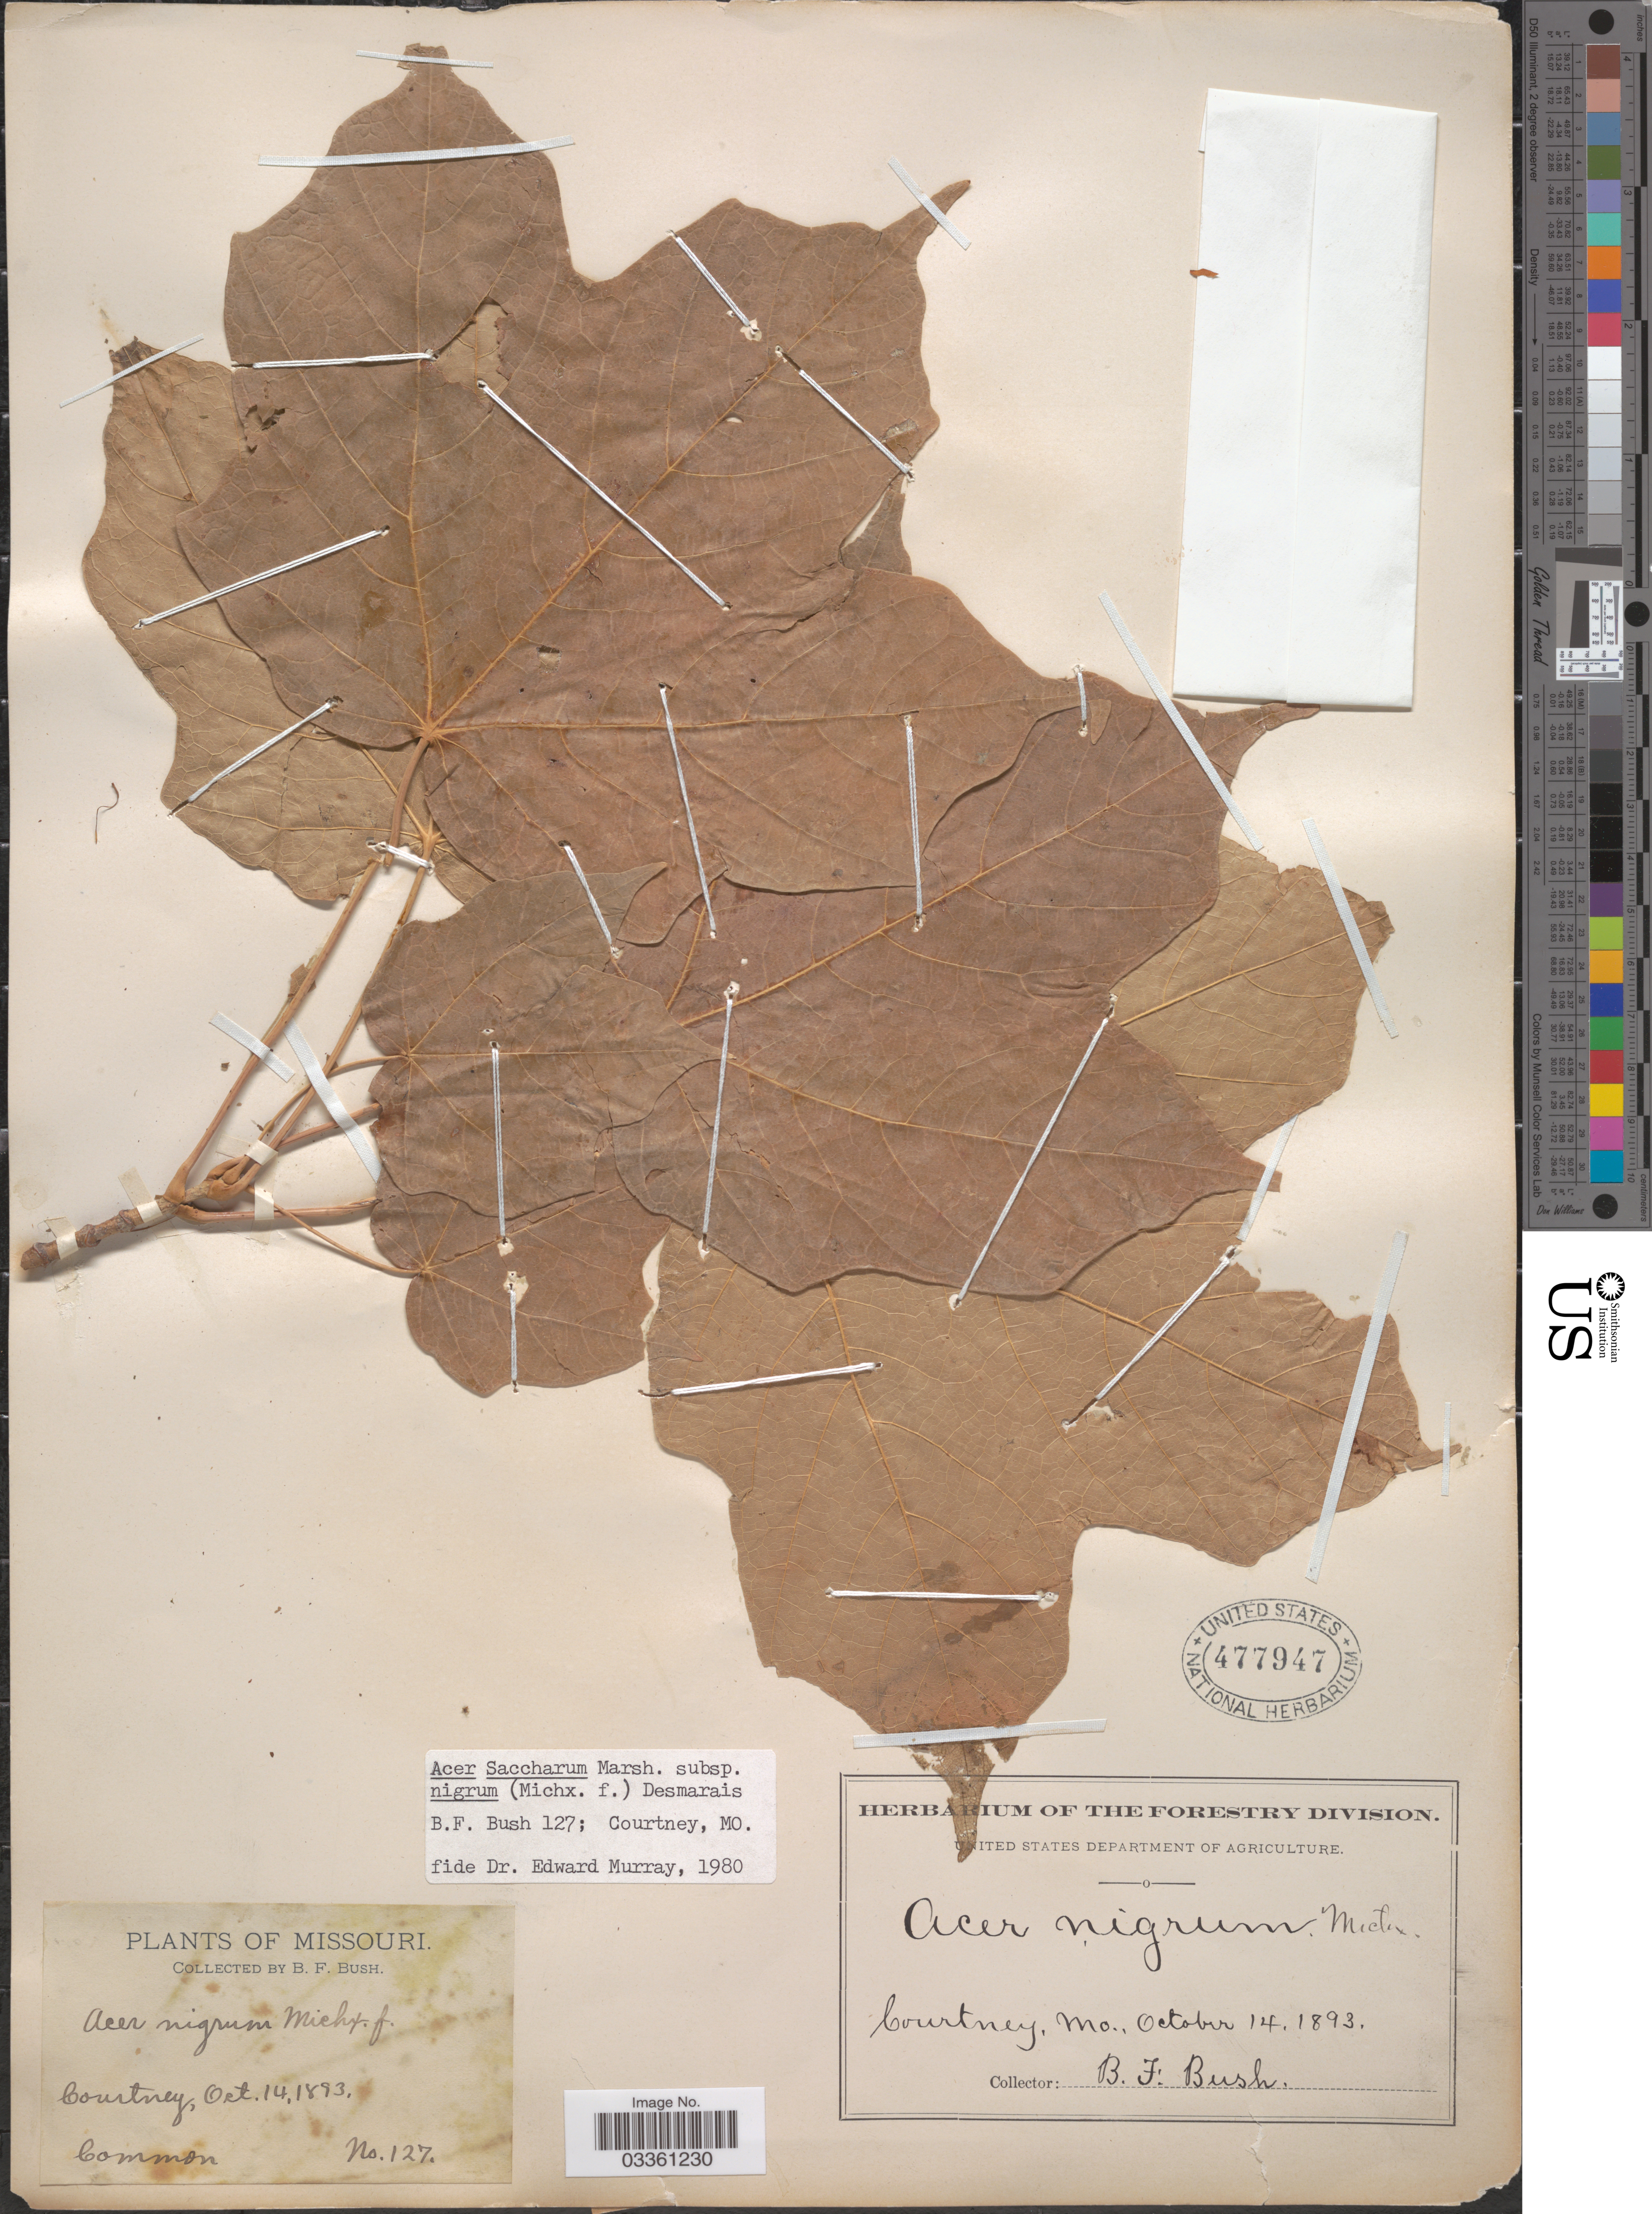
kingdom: Plantae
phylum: Tracheophyta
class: Magnoliopsida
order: Sapindales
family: Sapindaceae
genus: Acer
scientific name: Acer saccharum subsp. nigrum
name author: (F. Michx.) Desmarais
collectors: B. F. Bush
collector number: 127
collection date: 1893-10-14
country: United States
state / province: Missouri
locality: Courtney.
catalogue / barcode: US 477947